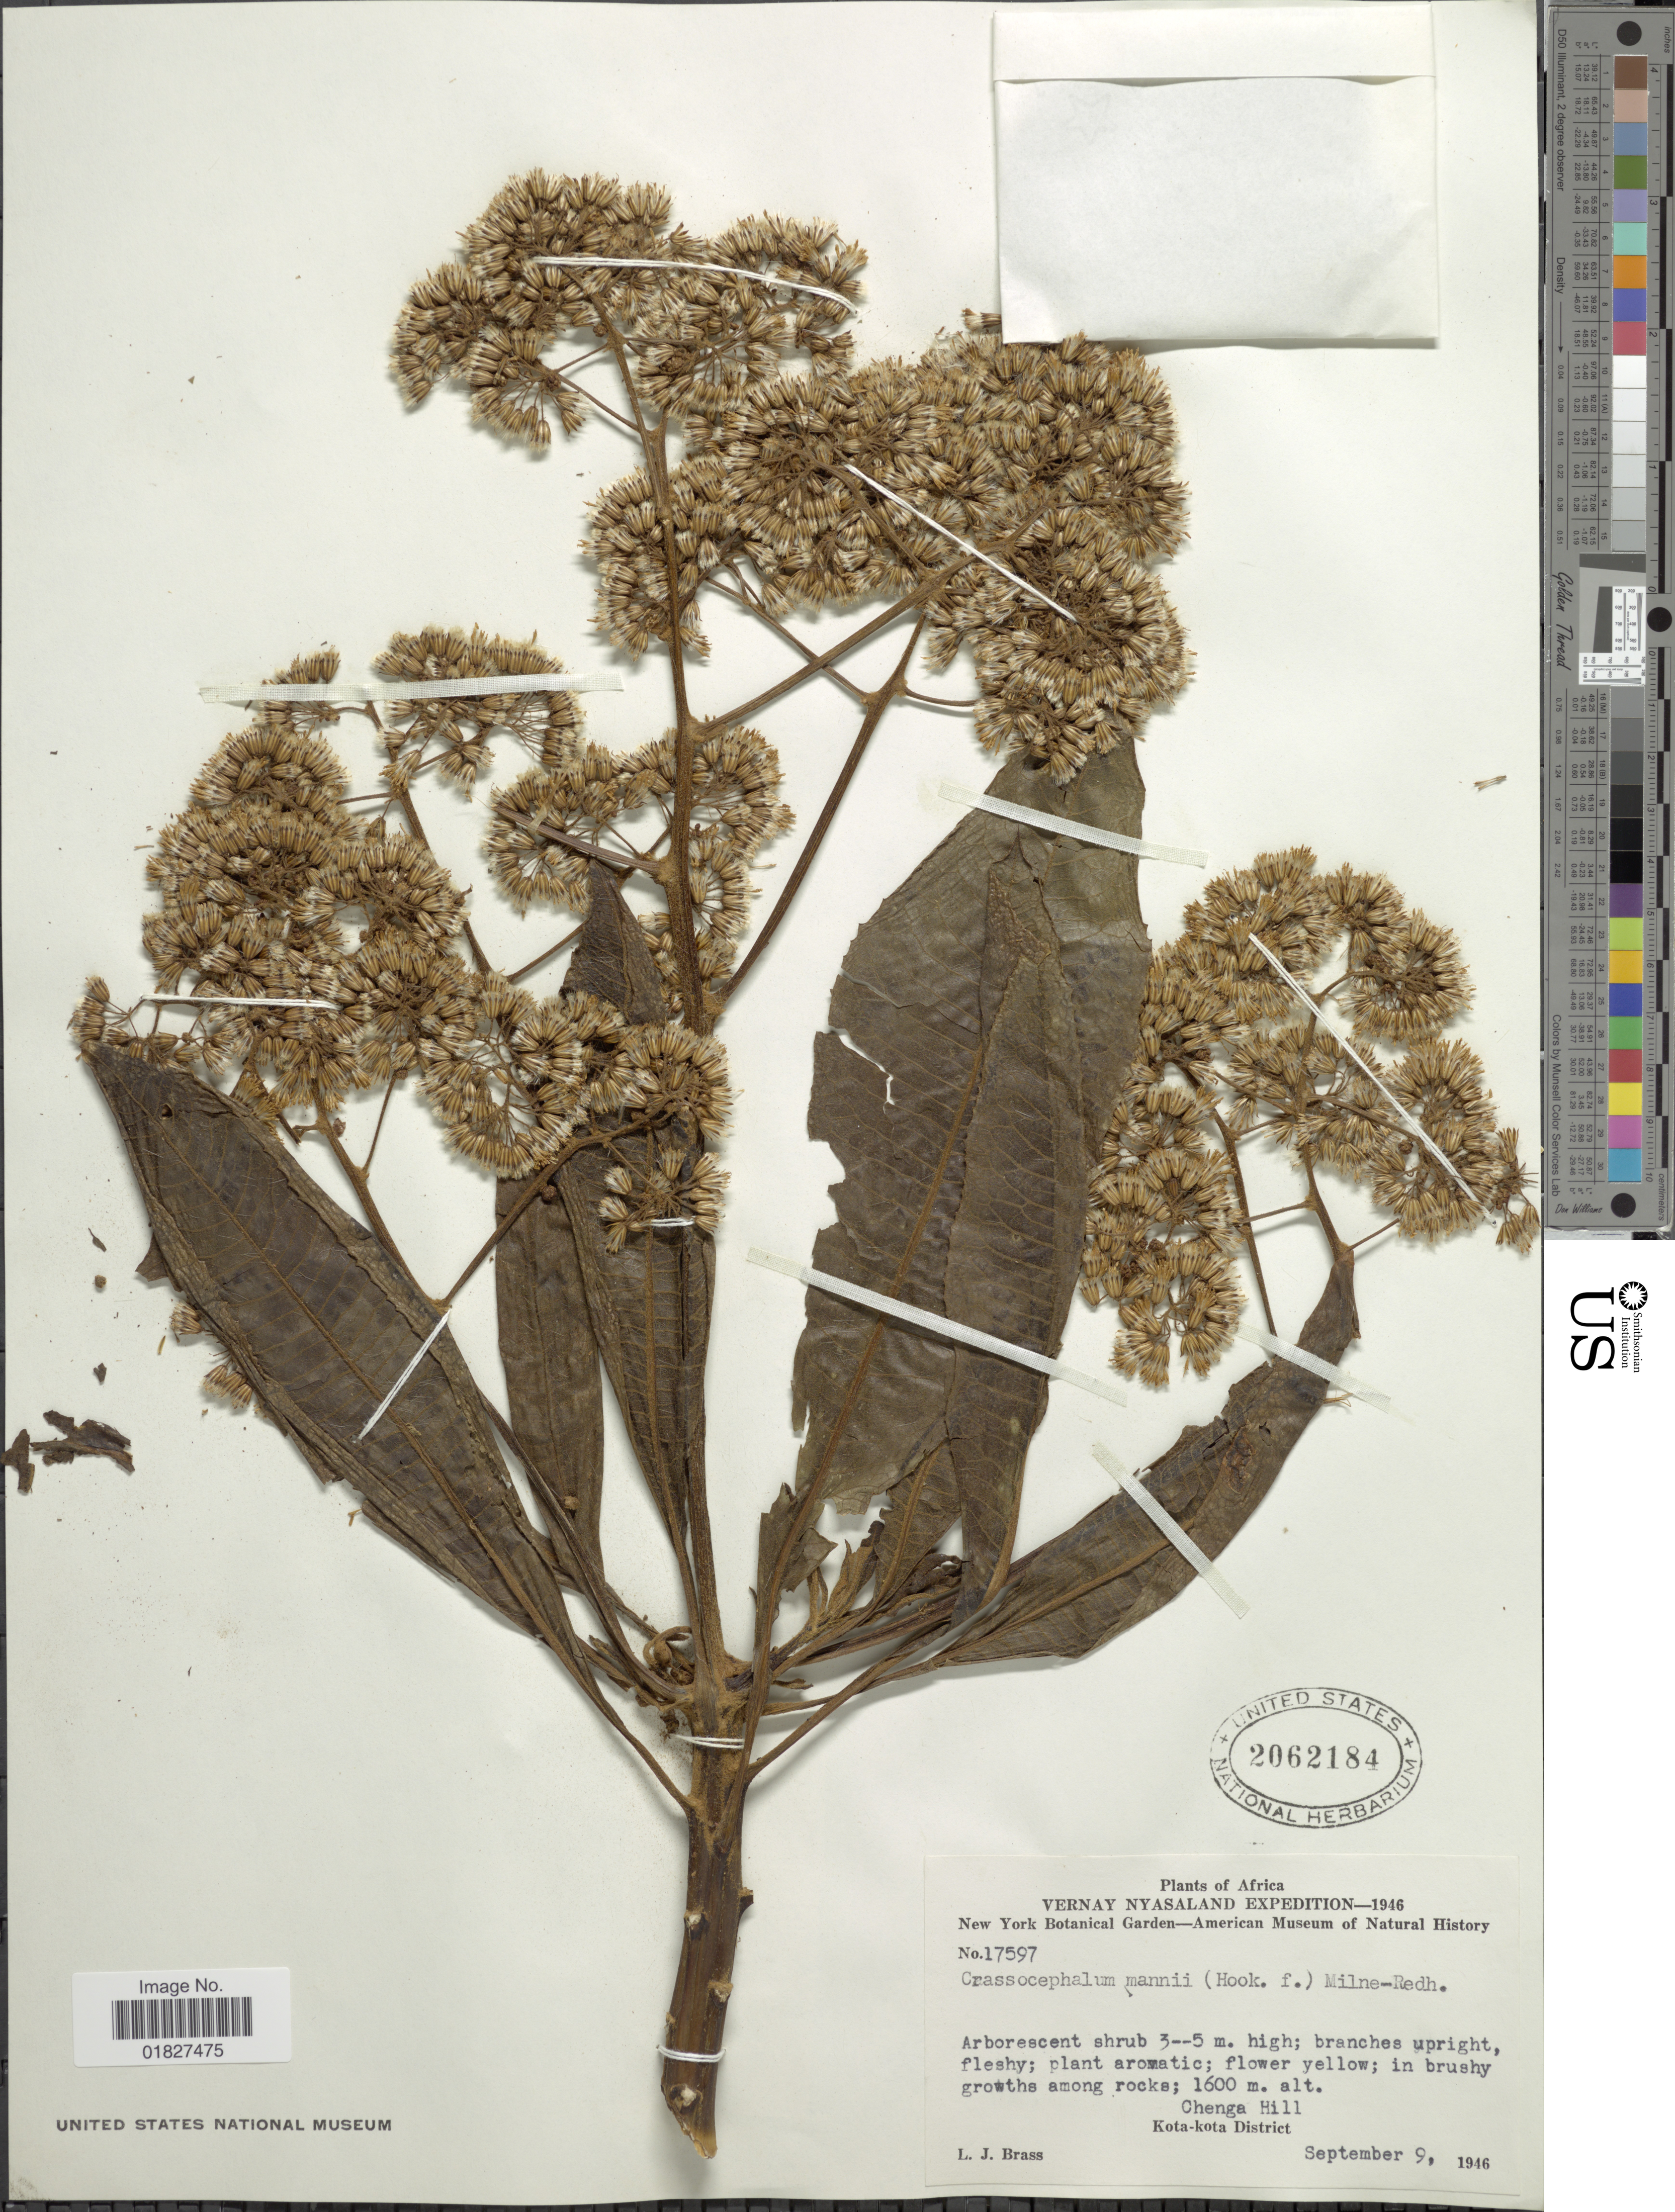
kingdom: Plantae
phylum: Tracheophyta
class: Magnoliopsida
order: Asterales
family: Asteraceae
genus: Crassocephalum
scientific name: Crassocephalum mannii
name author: (Hook. f.) Milne-Redh.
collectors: L. J. Brass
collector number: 17597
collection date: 1946-09-09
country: Malawi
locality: Vernay Nyasaland, Chenga Hill, Kota-Kota District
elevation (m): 1600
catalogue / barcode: US 2062184